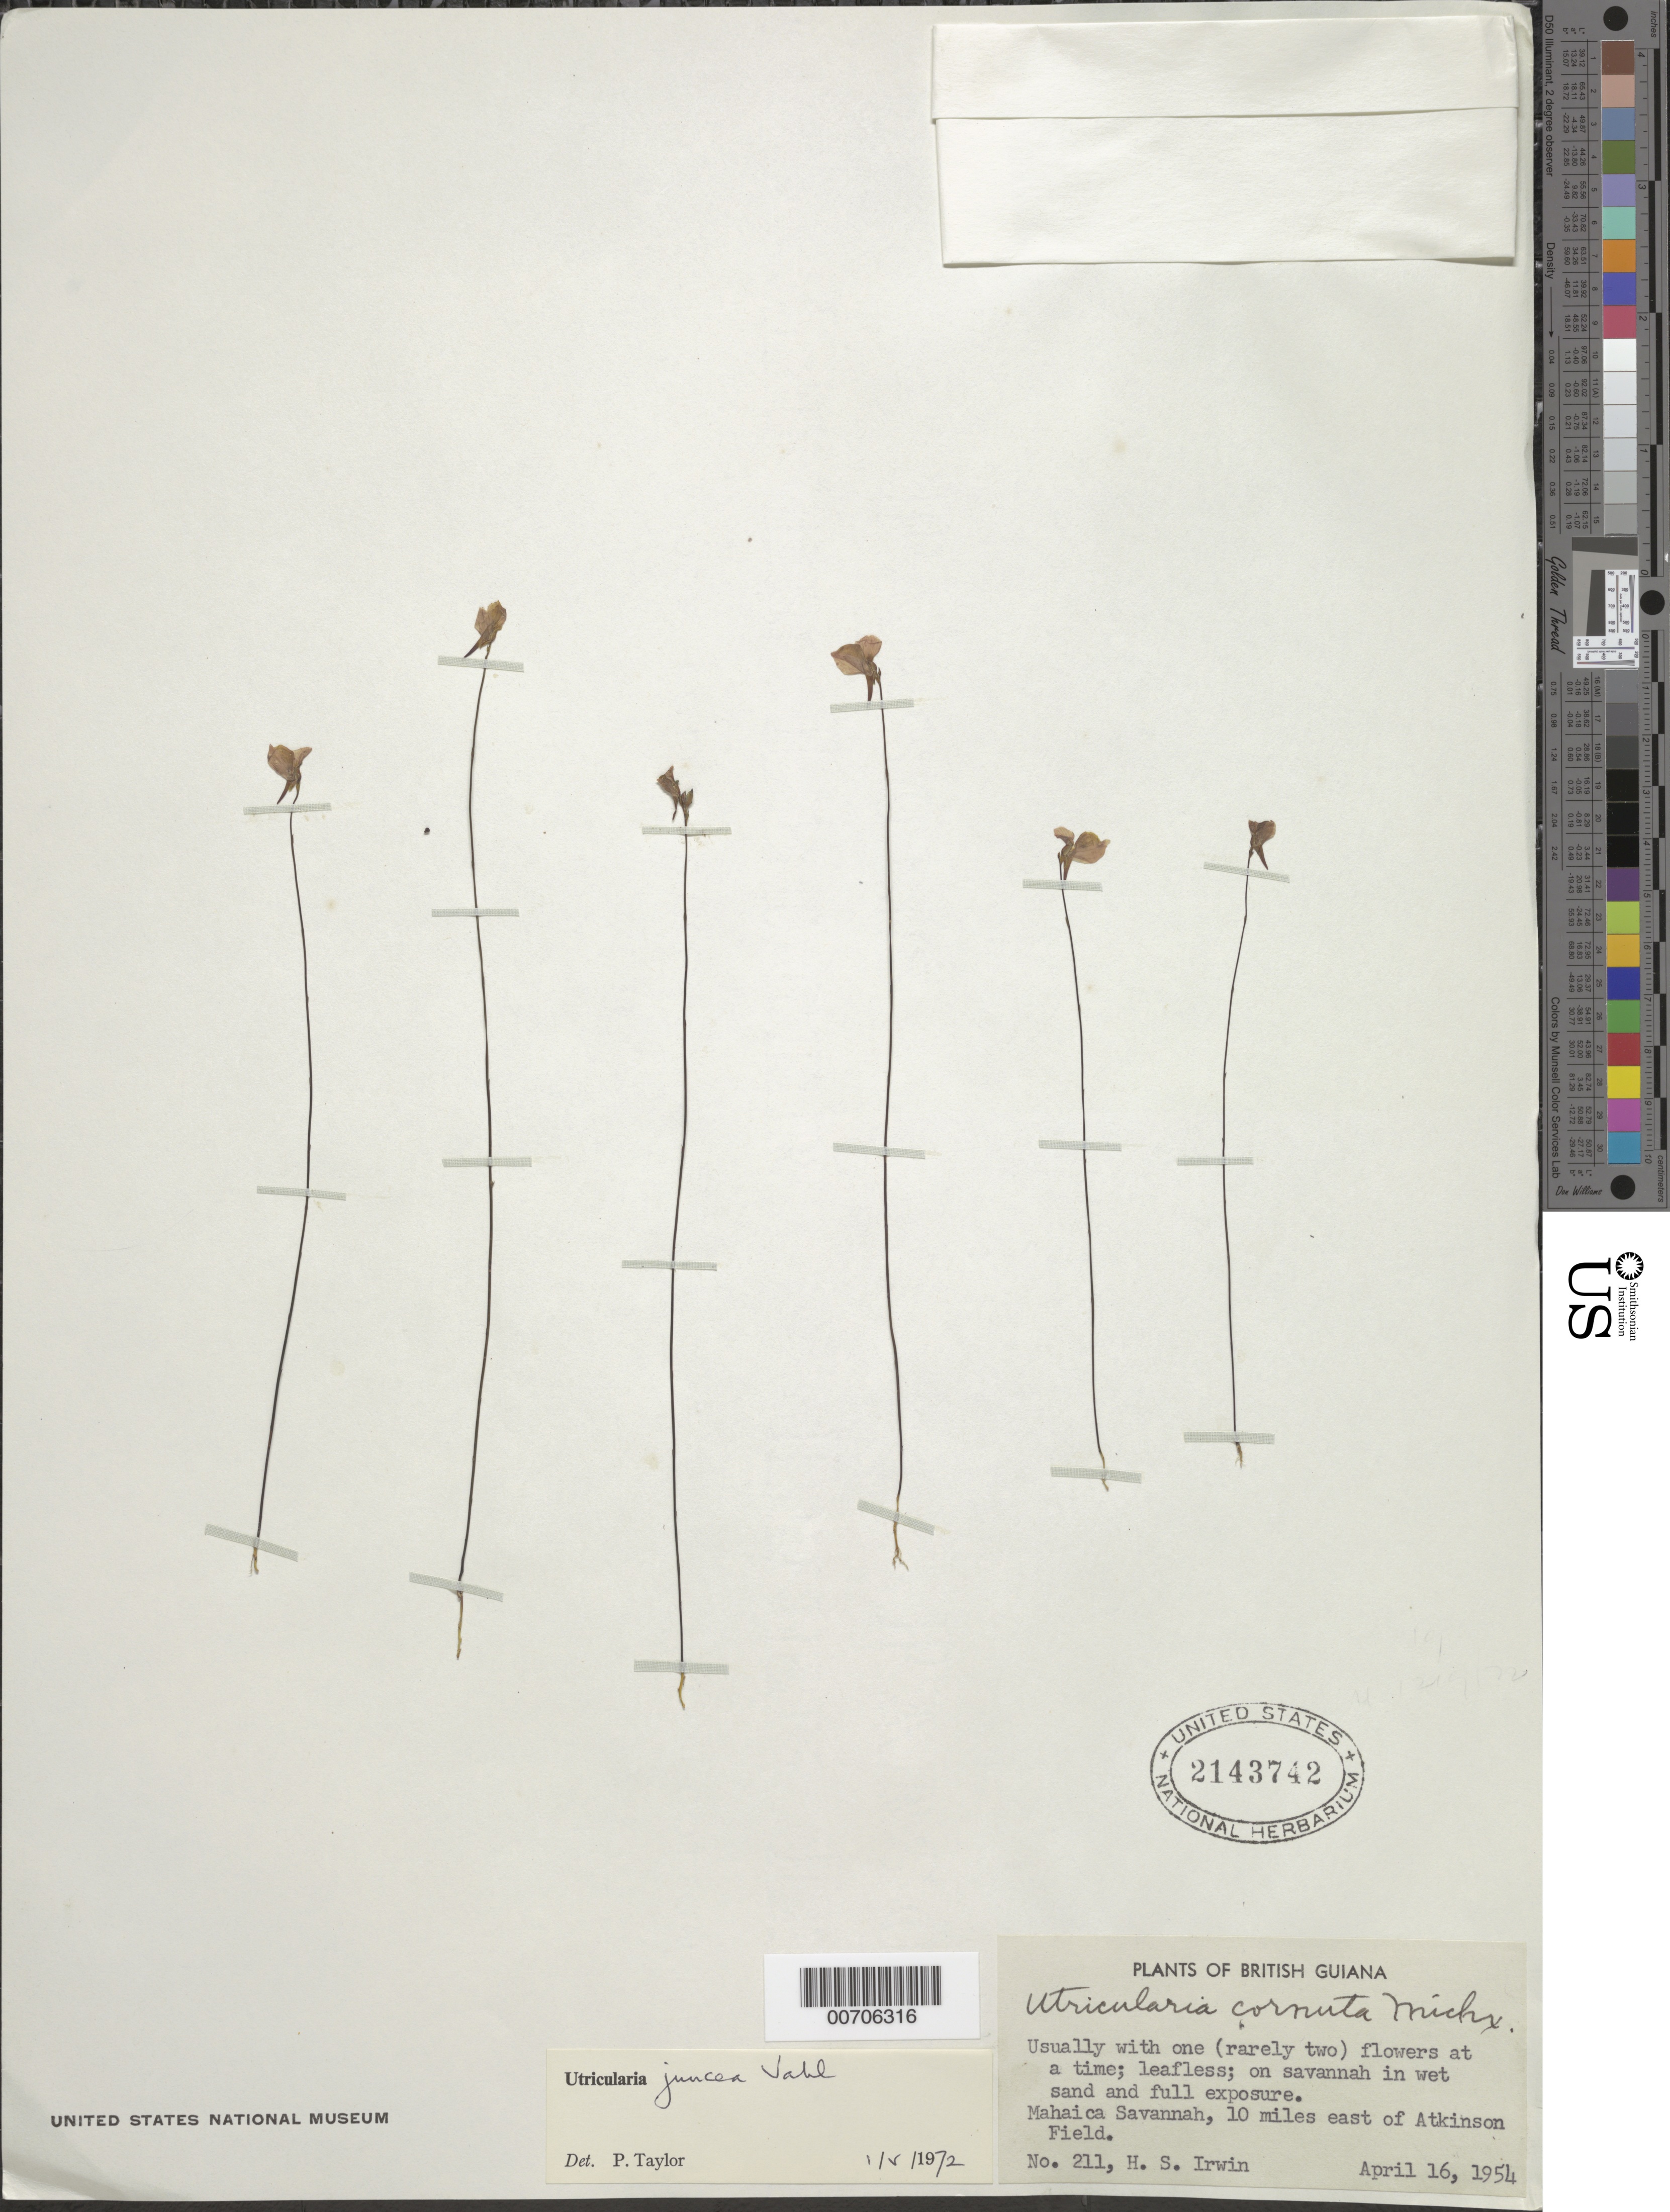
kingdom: Plantae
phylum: Tracheophyta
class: Magnoliopsida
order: Lamiales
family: Lentibulariaceae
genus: Utricularia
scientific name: Utricularia juncea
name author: Vahl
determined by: Taylor, P.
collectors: H. Irwin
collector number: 211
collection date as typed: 16-Apr-54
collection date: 1954-04-16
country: Guyana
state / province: Demerara-Mahaica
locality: Mahaica Savannah, 10 miles east of Atkinson Field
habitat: Savanna in wet sand and full exposure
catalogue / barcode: US 2143742